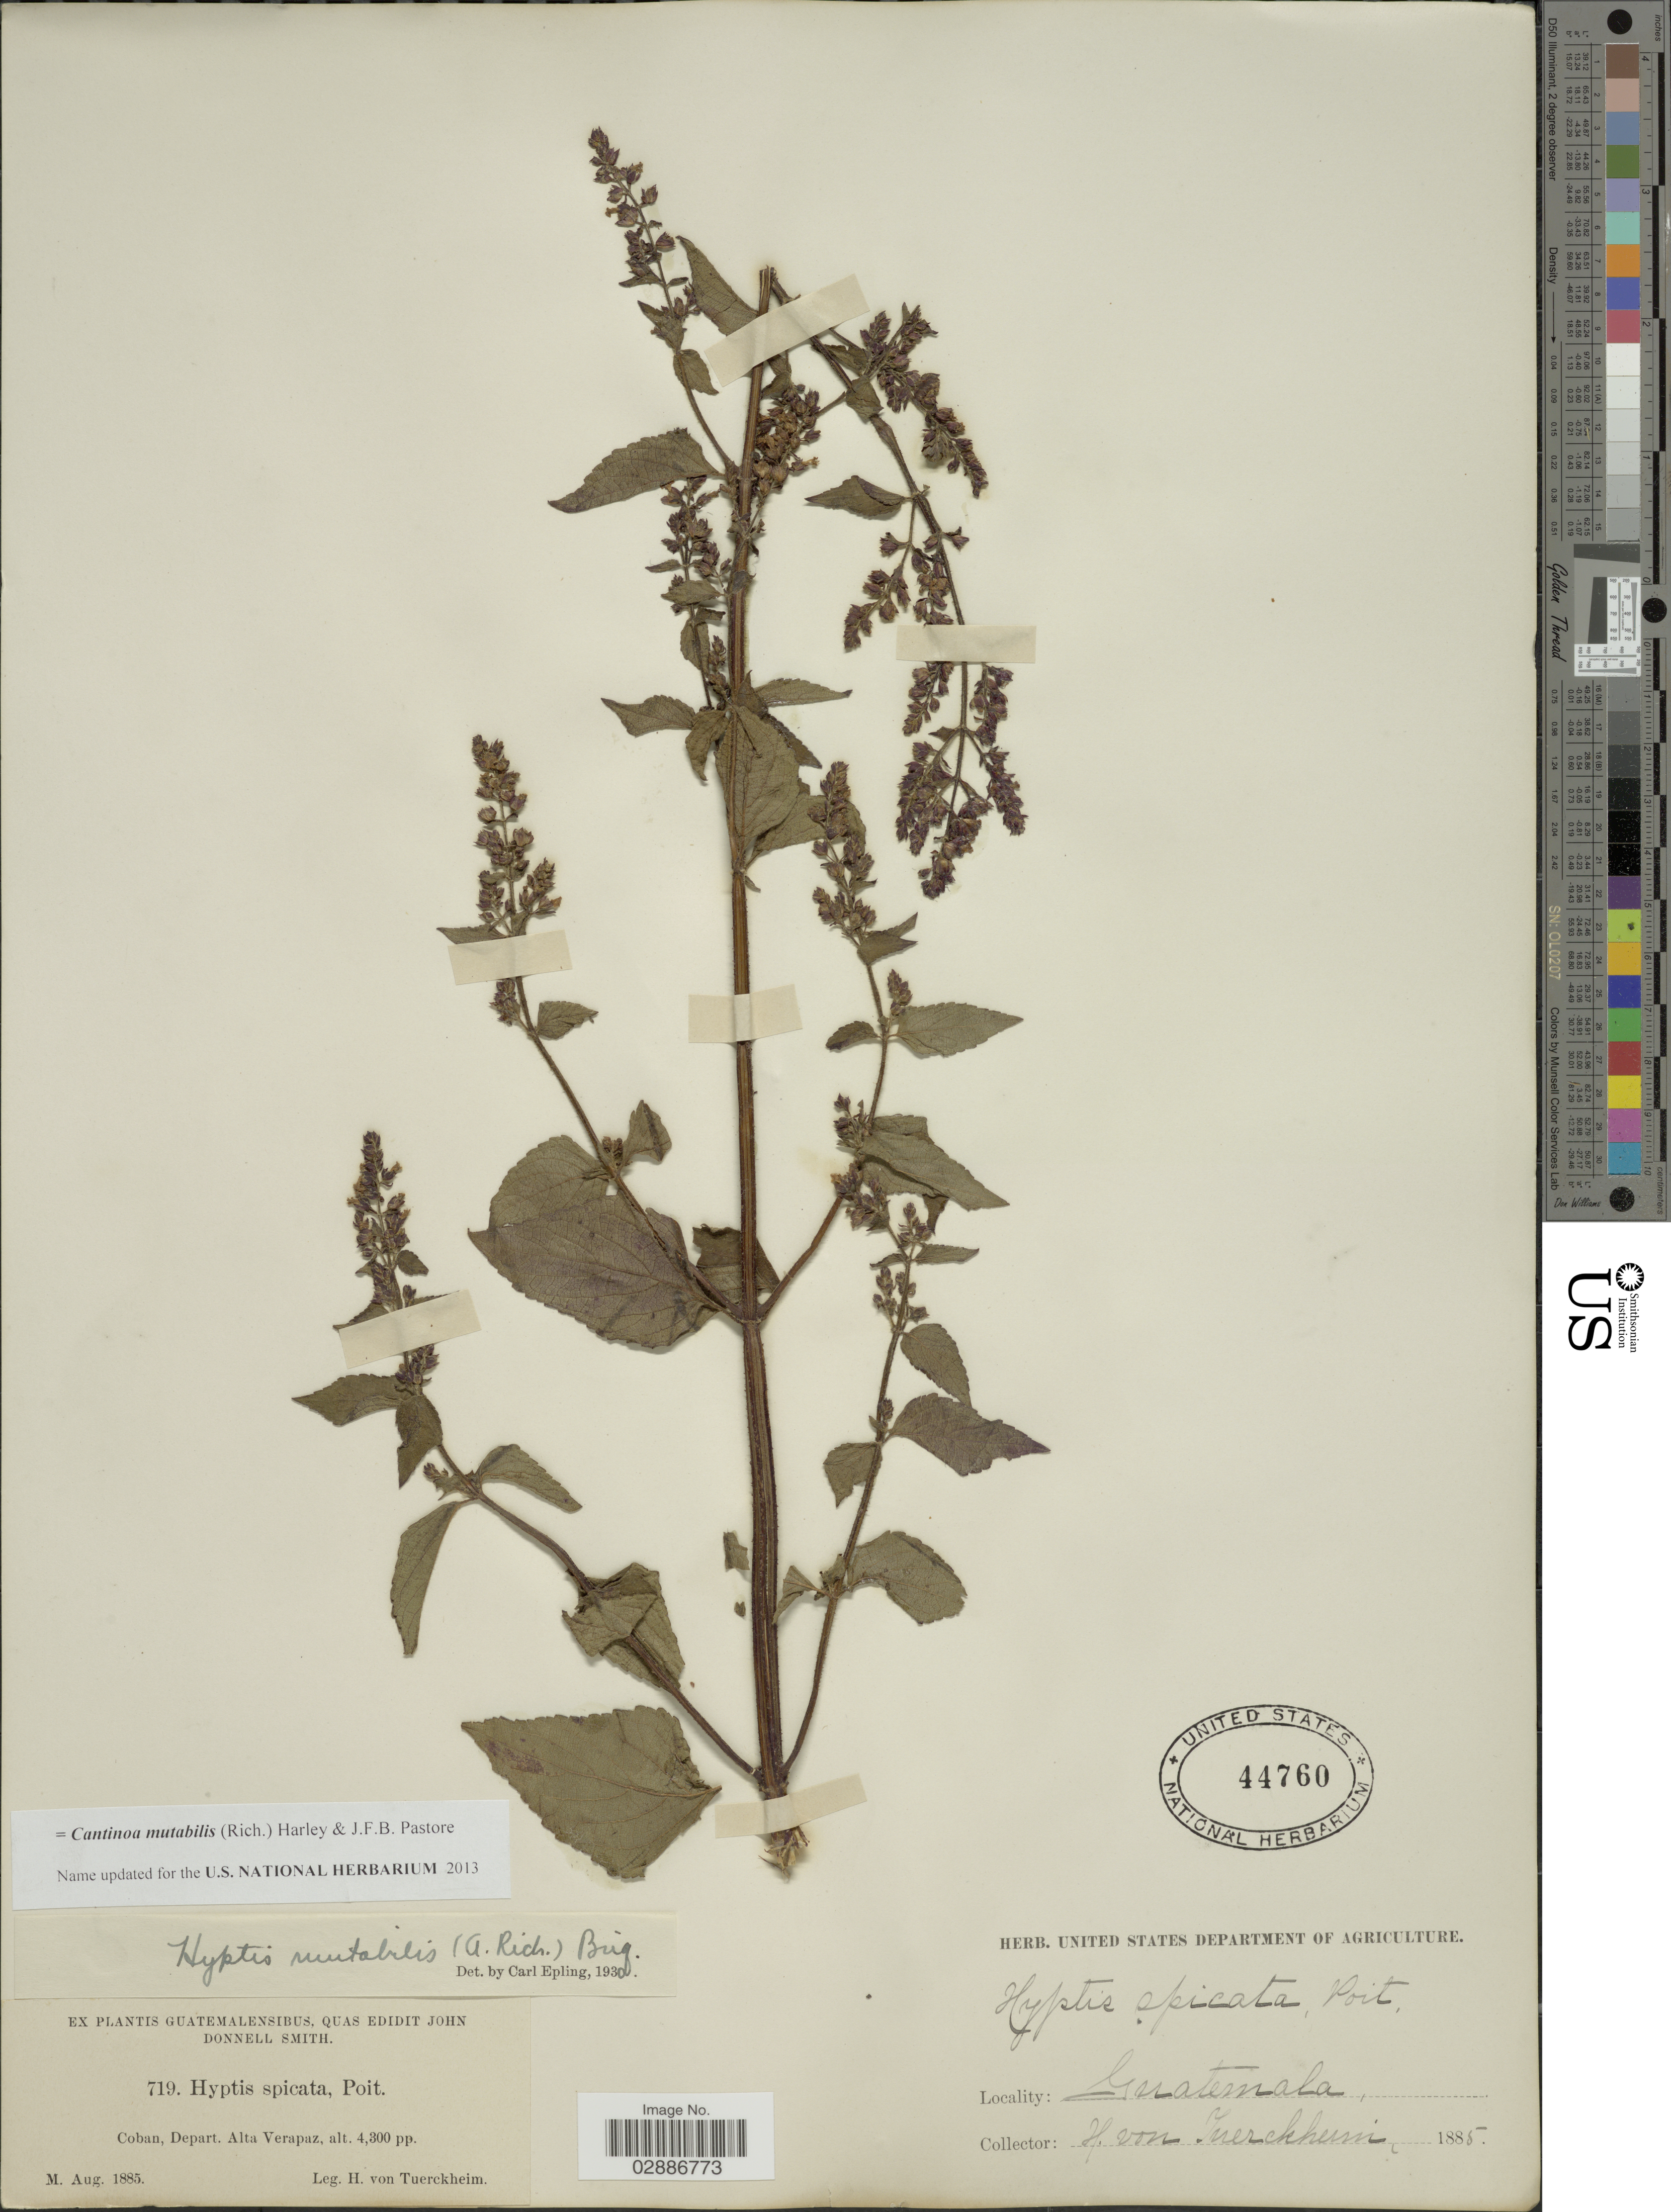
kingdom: Plantae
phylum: Tracheophyta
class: Magnoliopsida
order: Lamiales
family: Lamiaceae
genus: Cantinoa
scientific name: Cantinoa mutabilis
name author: (Rich.) Harley & J.F.B. Pastore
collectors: H. von Türckheim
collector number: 719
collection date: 1885-08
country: Guatemala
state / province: Alta Verapaz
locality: Coban, Depart, Alta Verapaz.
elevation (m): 1311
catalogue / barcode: US 44760